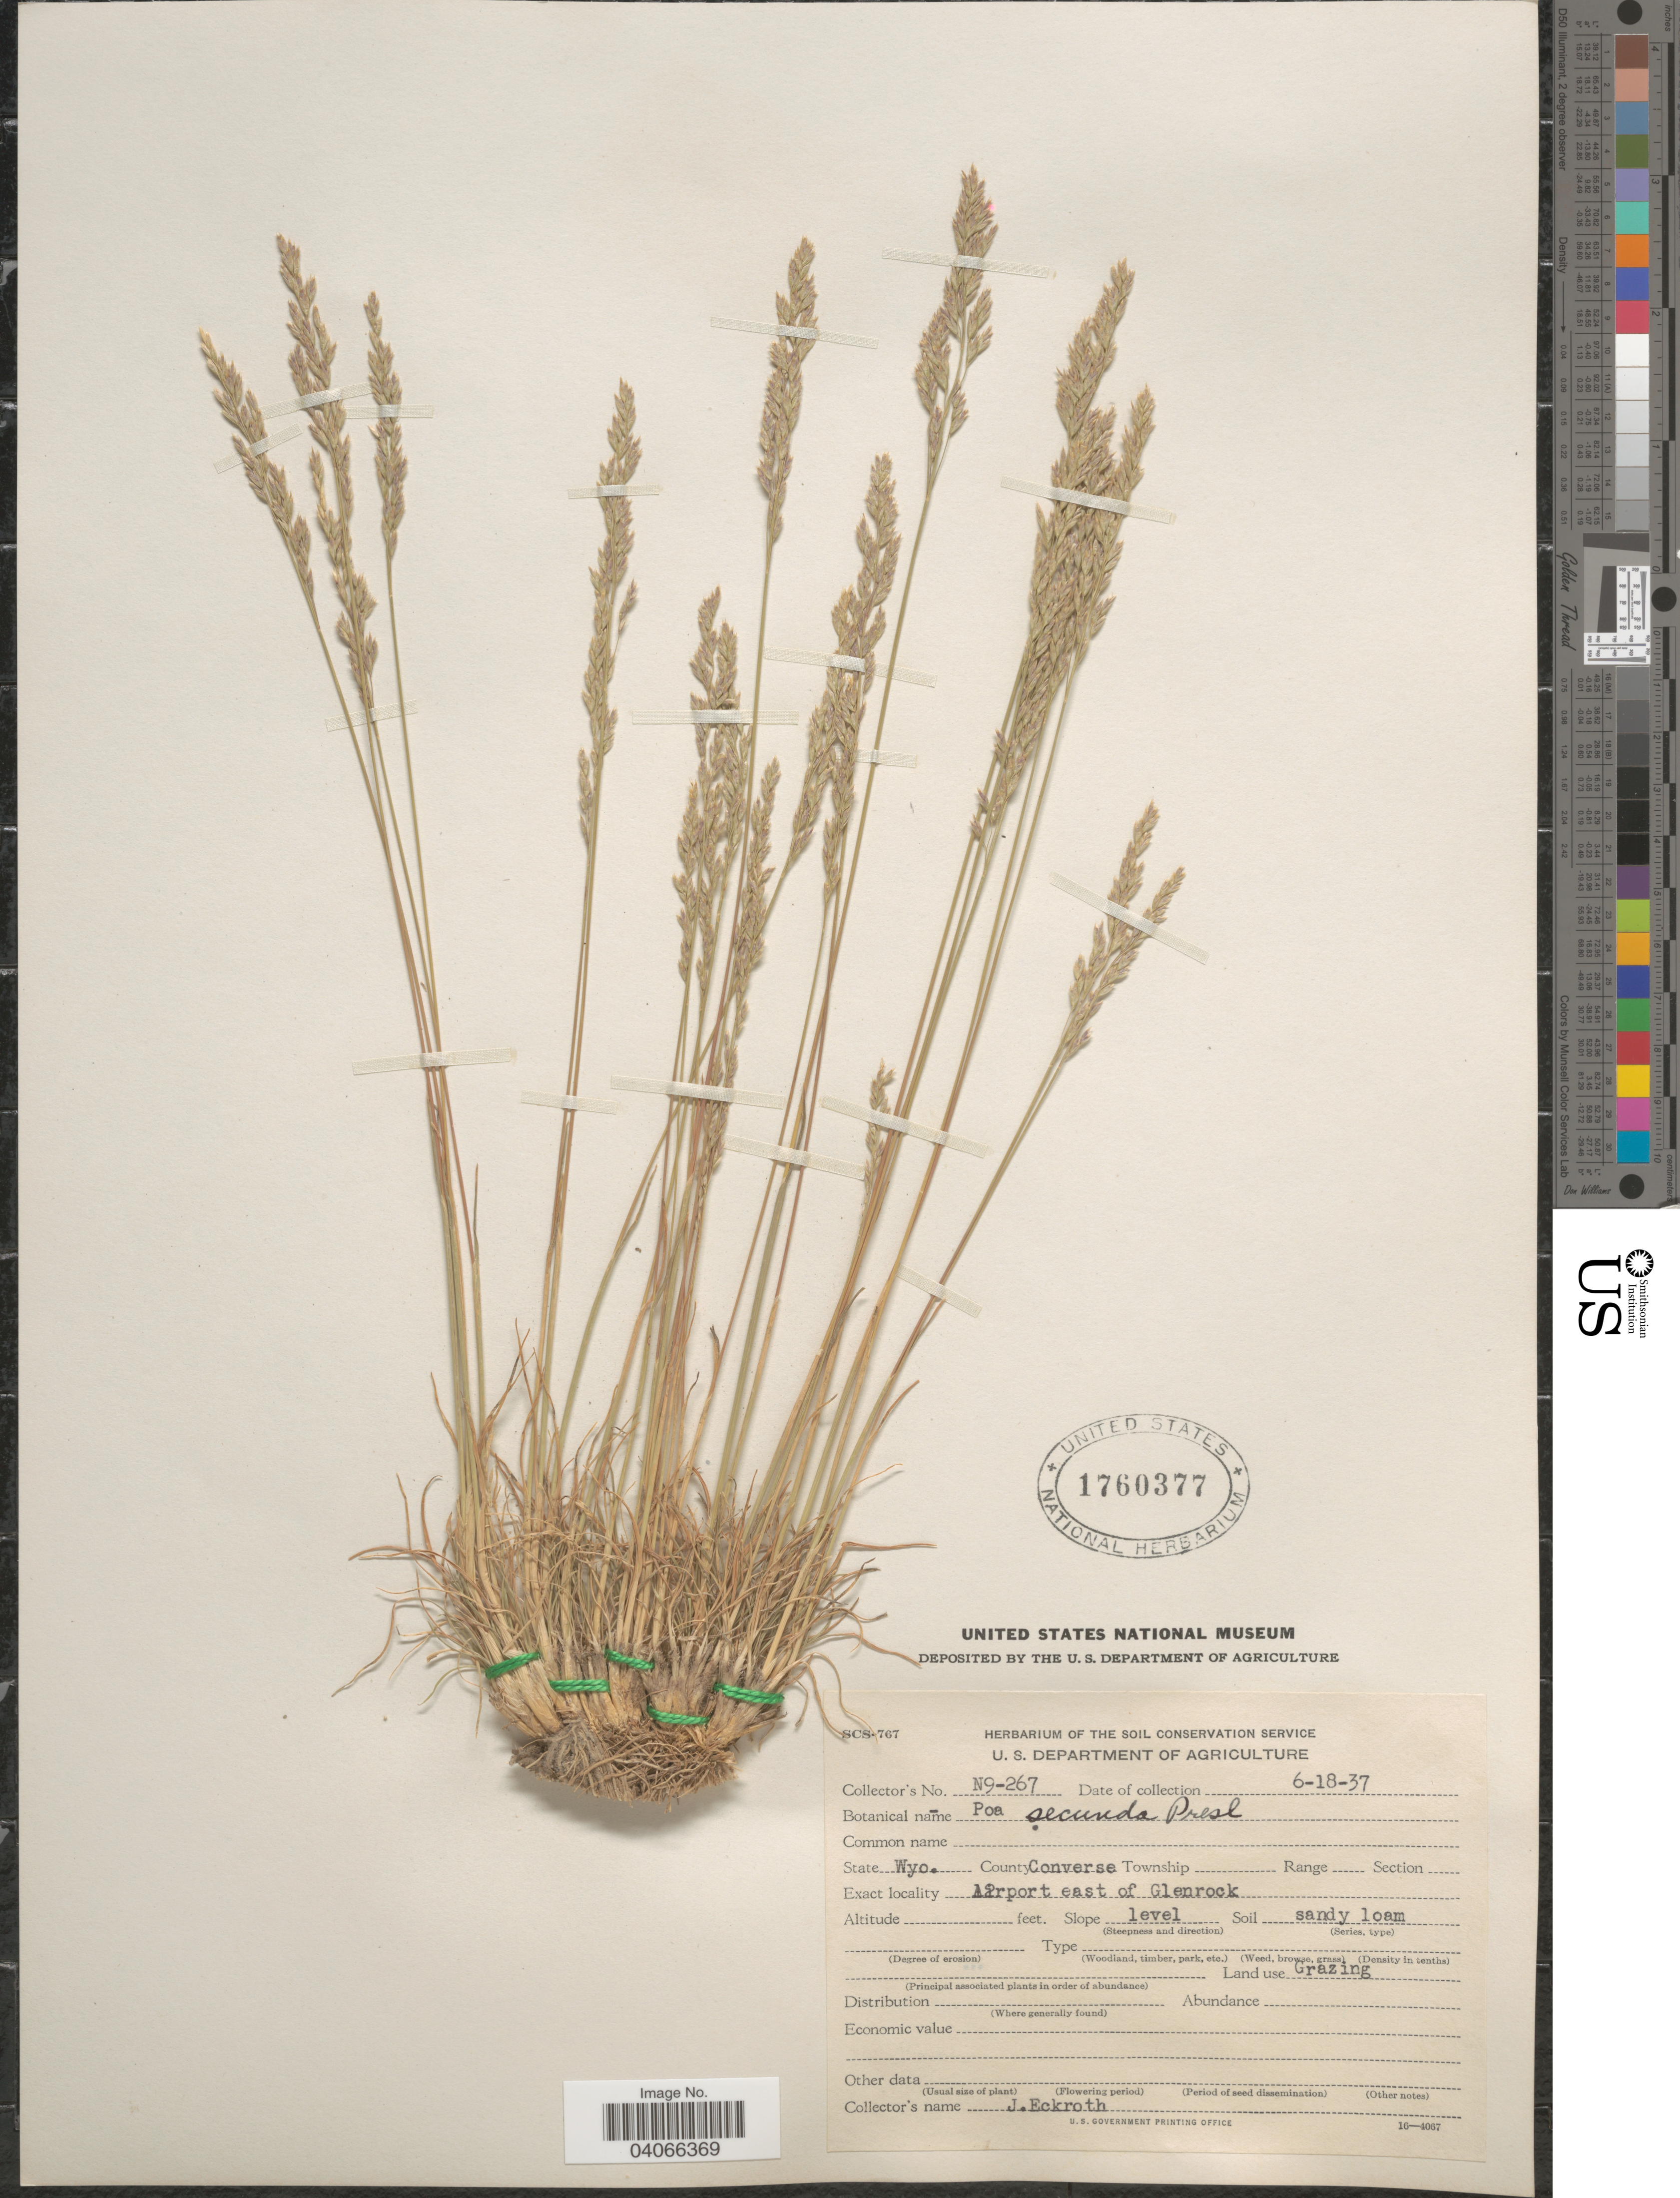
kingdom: Plantae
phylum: Tracheophyta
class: Liliopsida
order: Poales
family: Poaceae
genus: Poa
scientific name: Poa secunda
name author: J. Presl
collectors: J. Eckroth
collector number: N9-267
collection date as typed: Transcribed d/m/y: 18/6/37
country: United States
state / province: Wyoming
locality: County Converse. Airport east of Glenrock.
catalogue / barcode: US 1760377